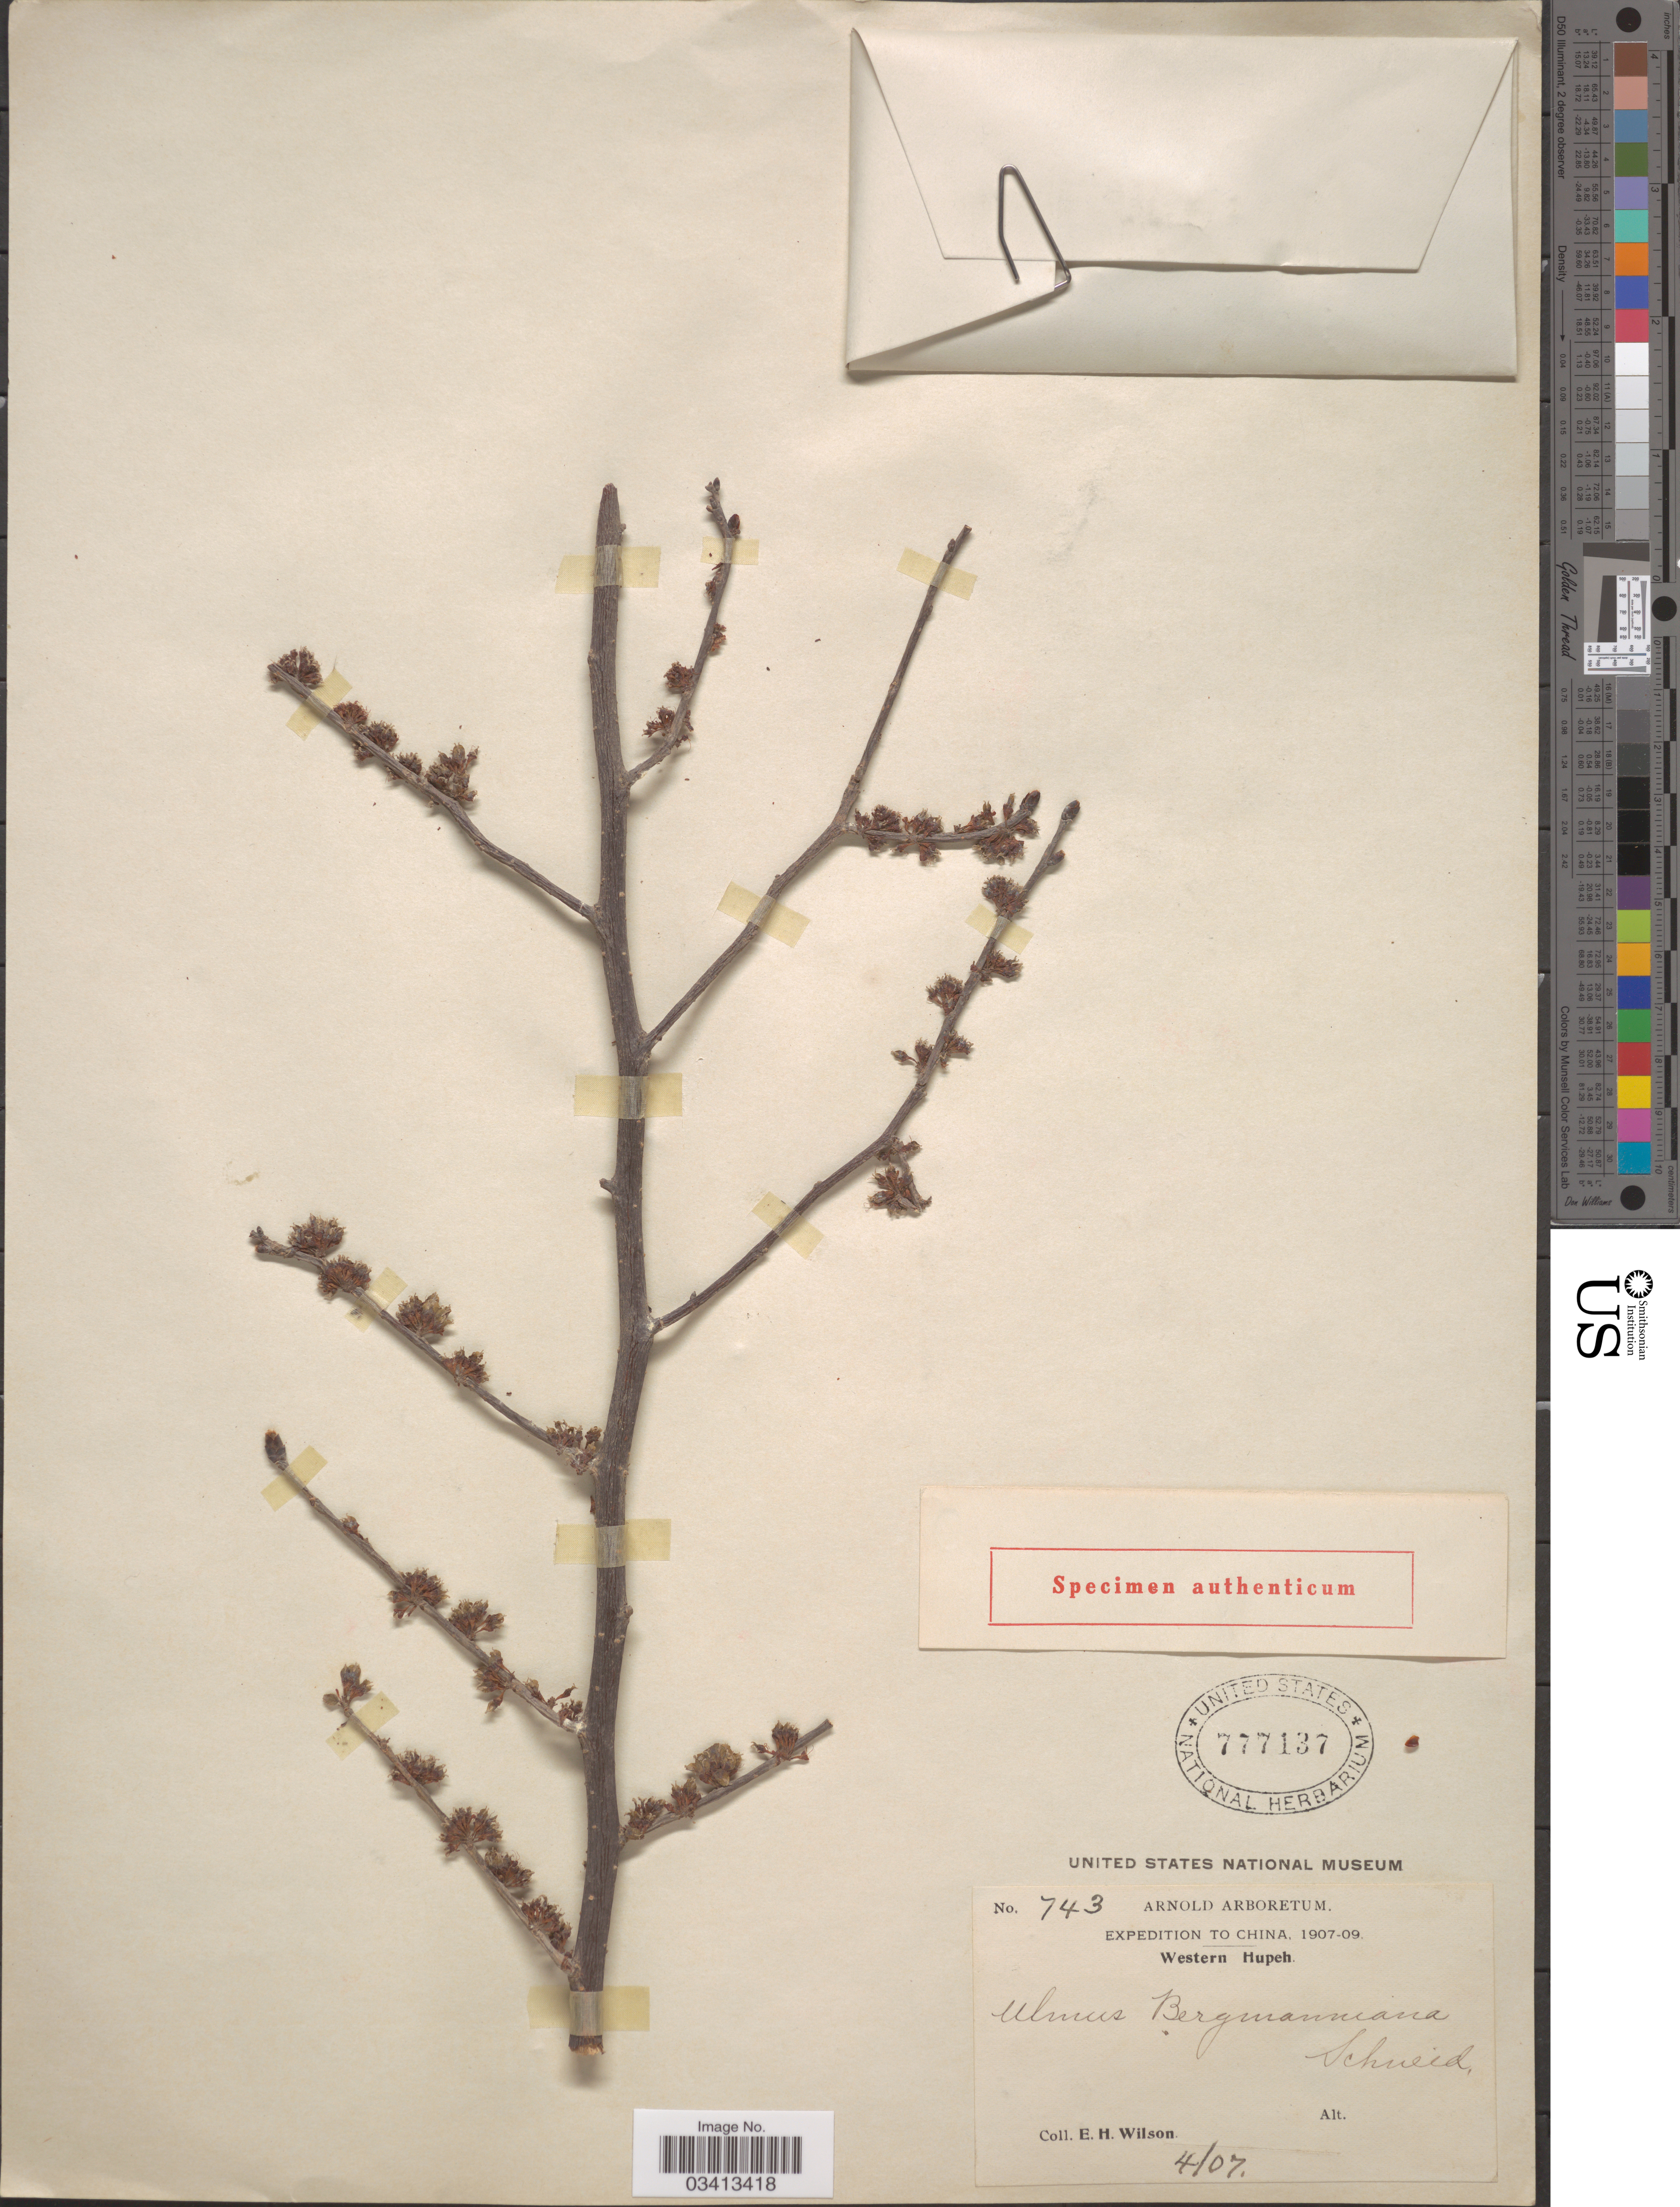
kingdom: Plantae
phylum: Tracheophyta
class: Magnoliopsida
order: Rosales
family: Ulmaceae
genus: Ulmus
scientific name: Ulmus bergmanniana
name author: C.K. Schneid.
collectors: E. Wilson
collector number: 743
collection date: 1907-04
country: China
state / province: Hubei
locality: Western Hupeh.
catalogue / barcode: US 777137